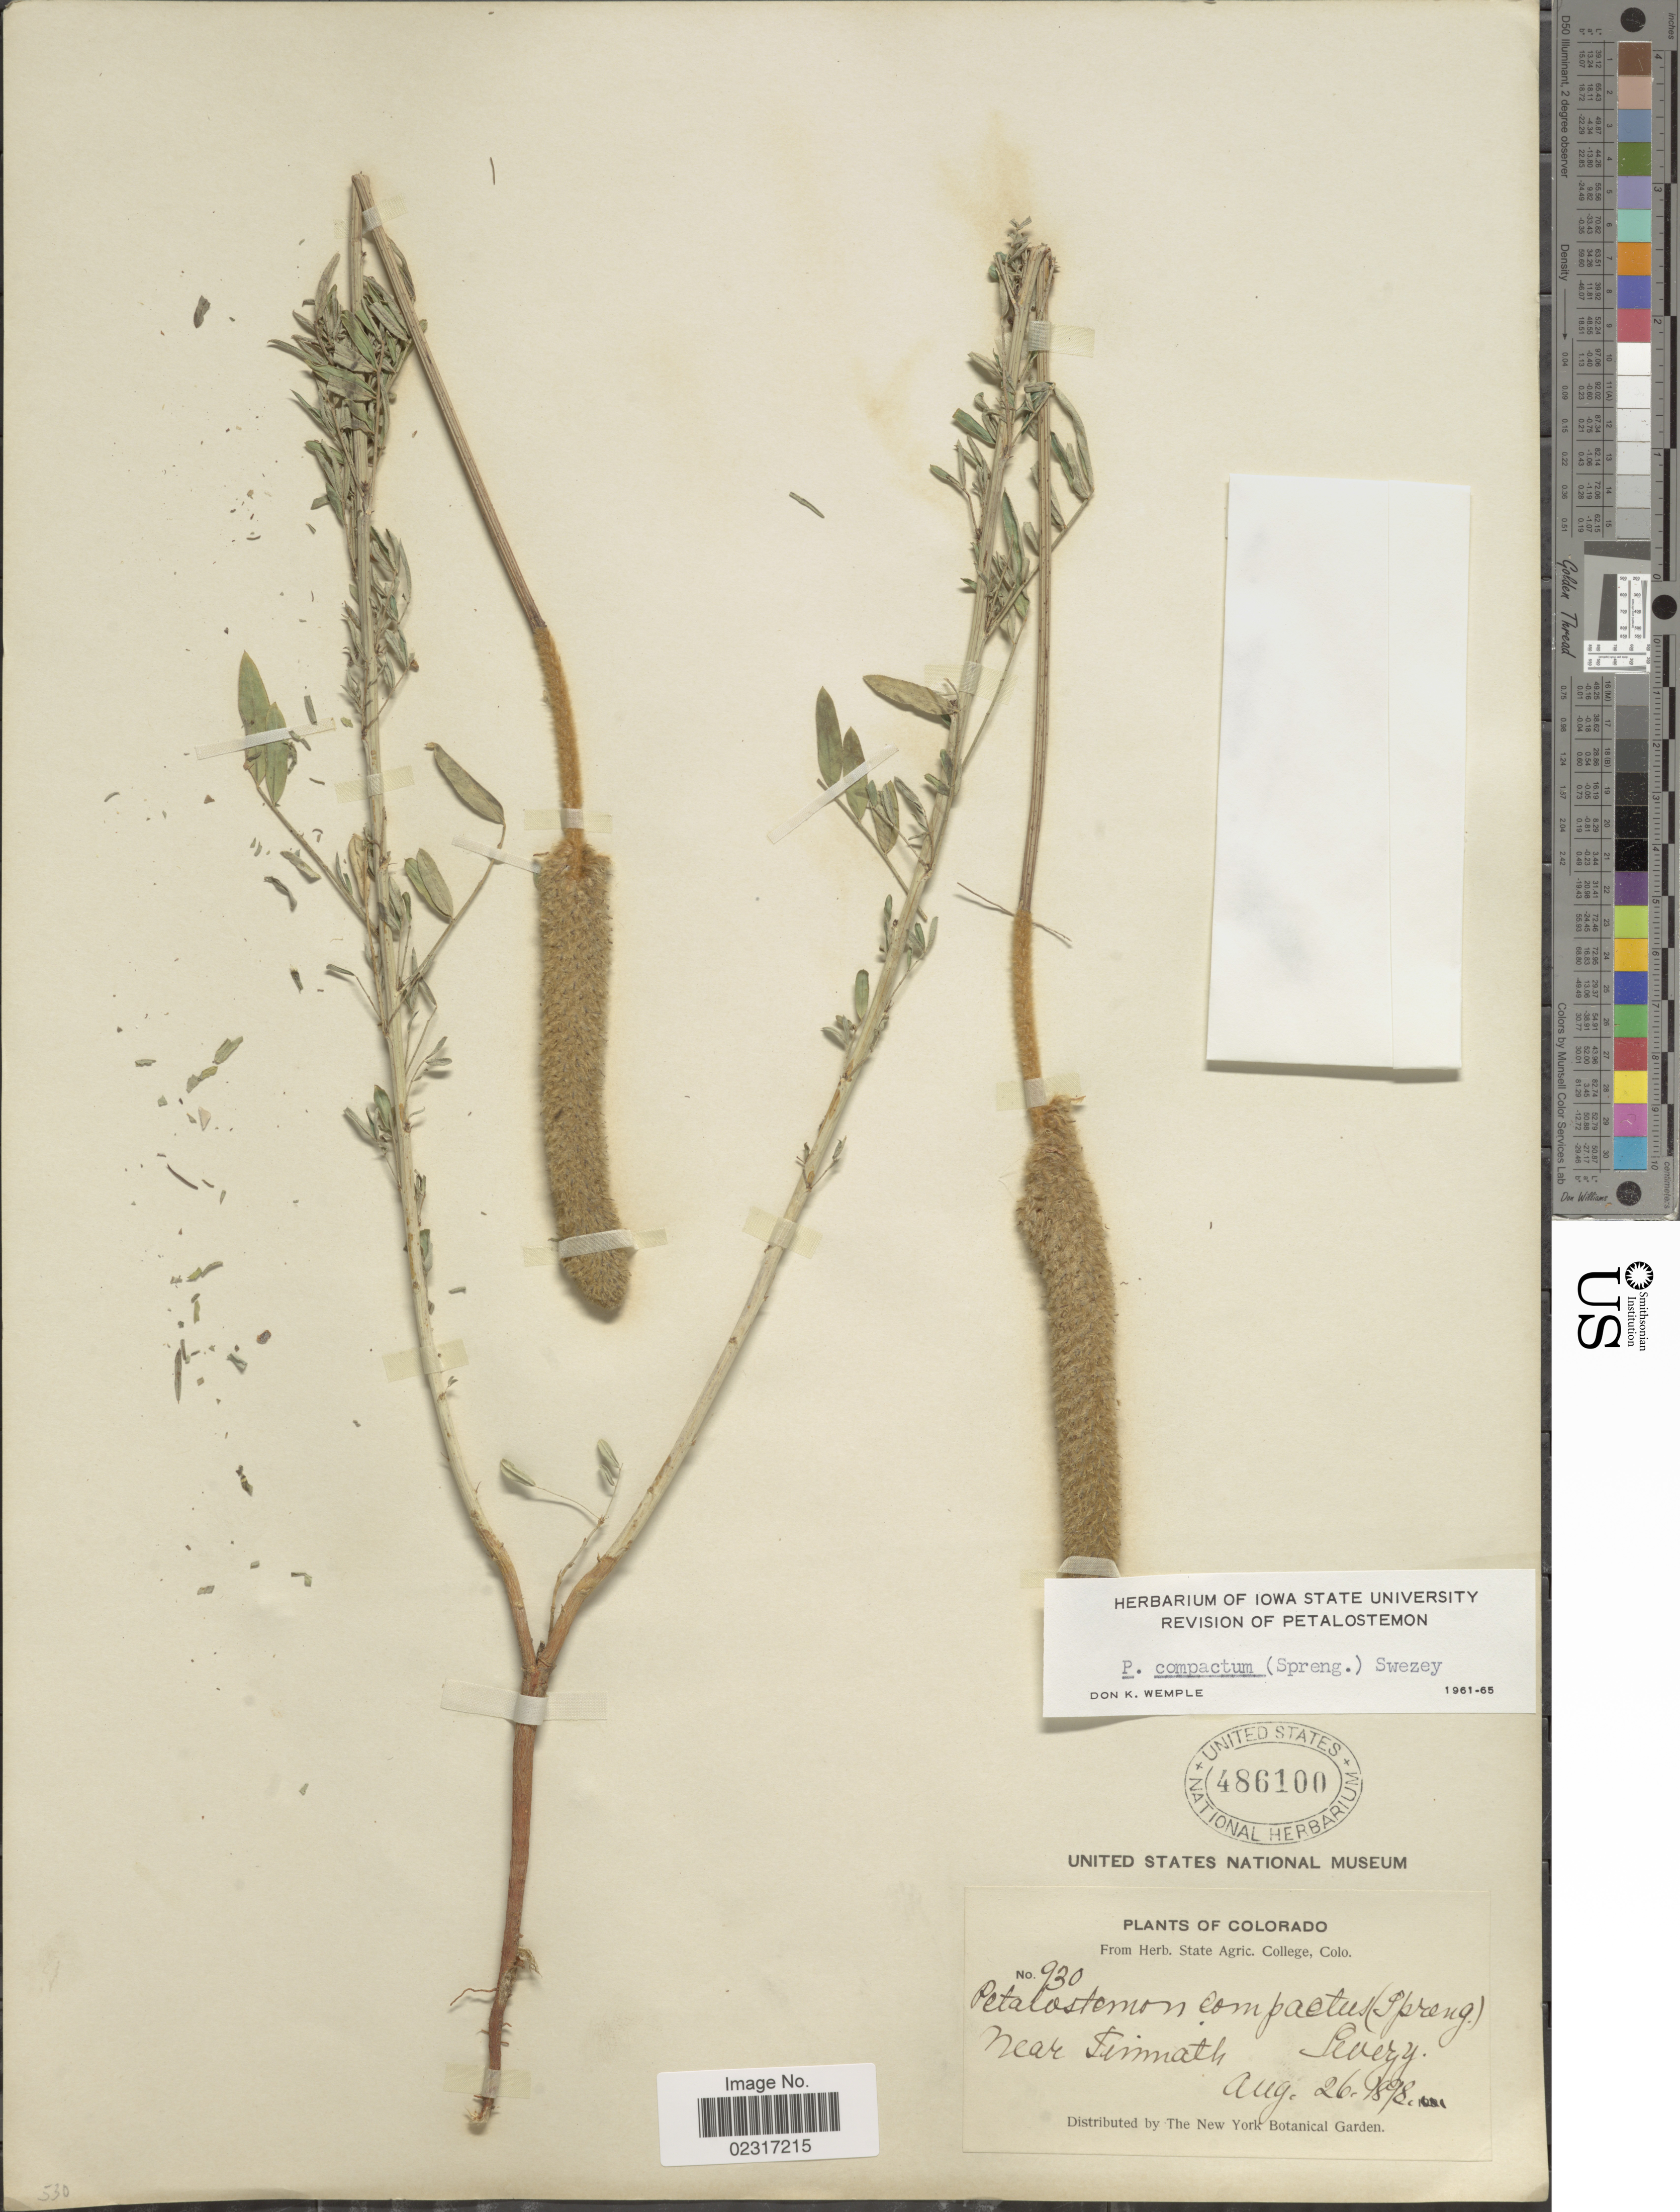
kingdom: Plantae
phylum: Tracheophyta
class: Magnoliopsida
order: Fabales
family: Fabaceae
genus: Dalea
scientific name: Dalea compacta var. pubescens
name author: (A. Gray) Barneby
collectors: Swezy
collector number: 930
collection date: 1898-08-26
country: United States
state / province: Colorado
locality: Near Timnath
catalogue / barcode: US 486100